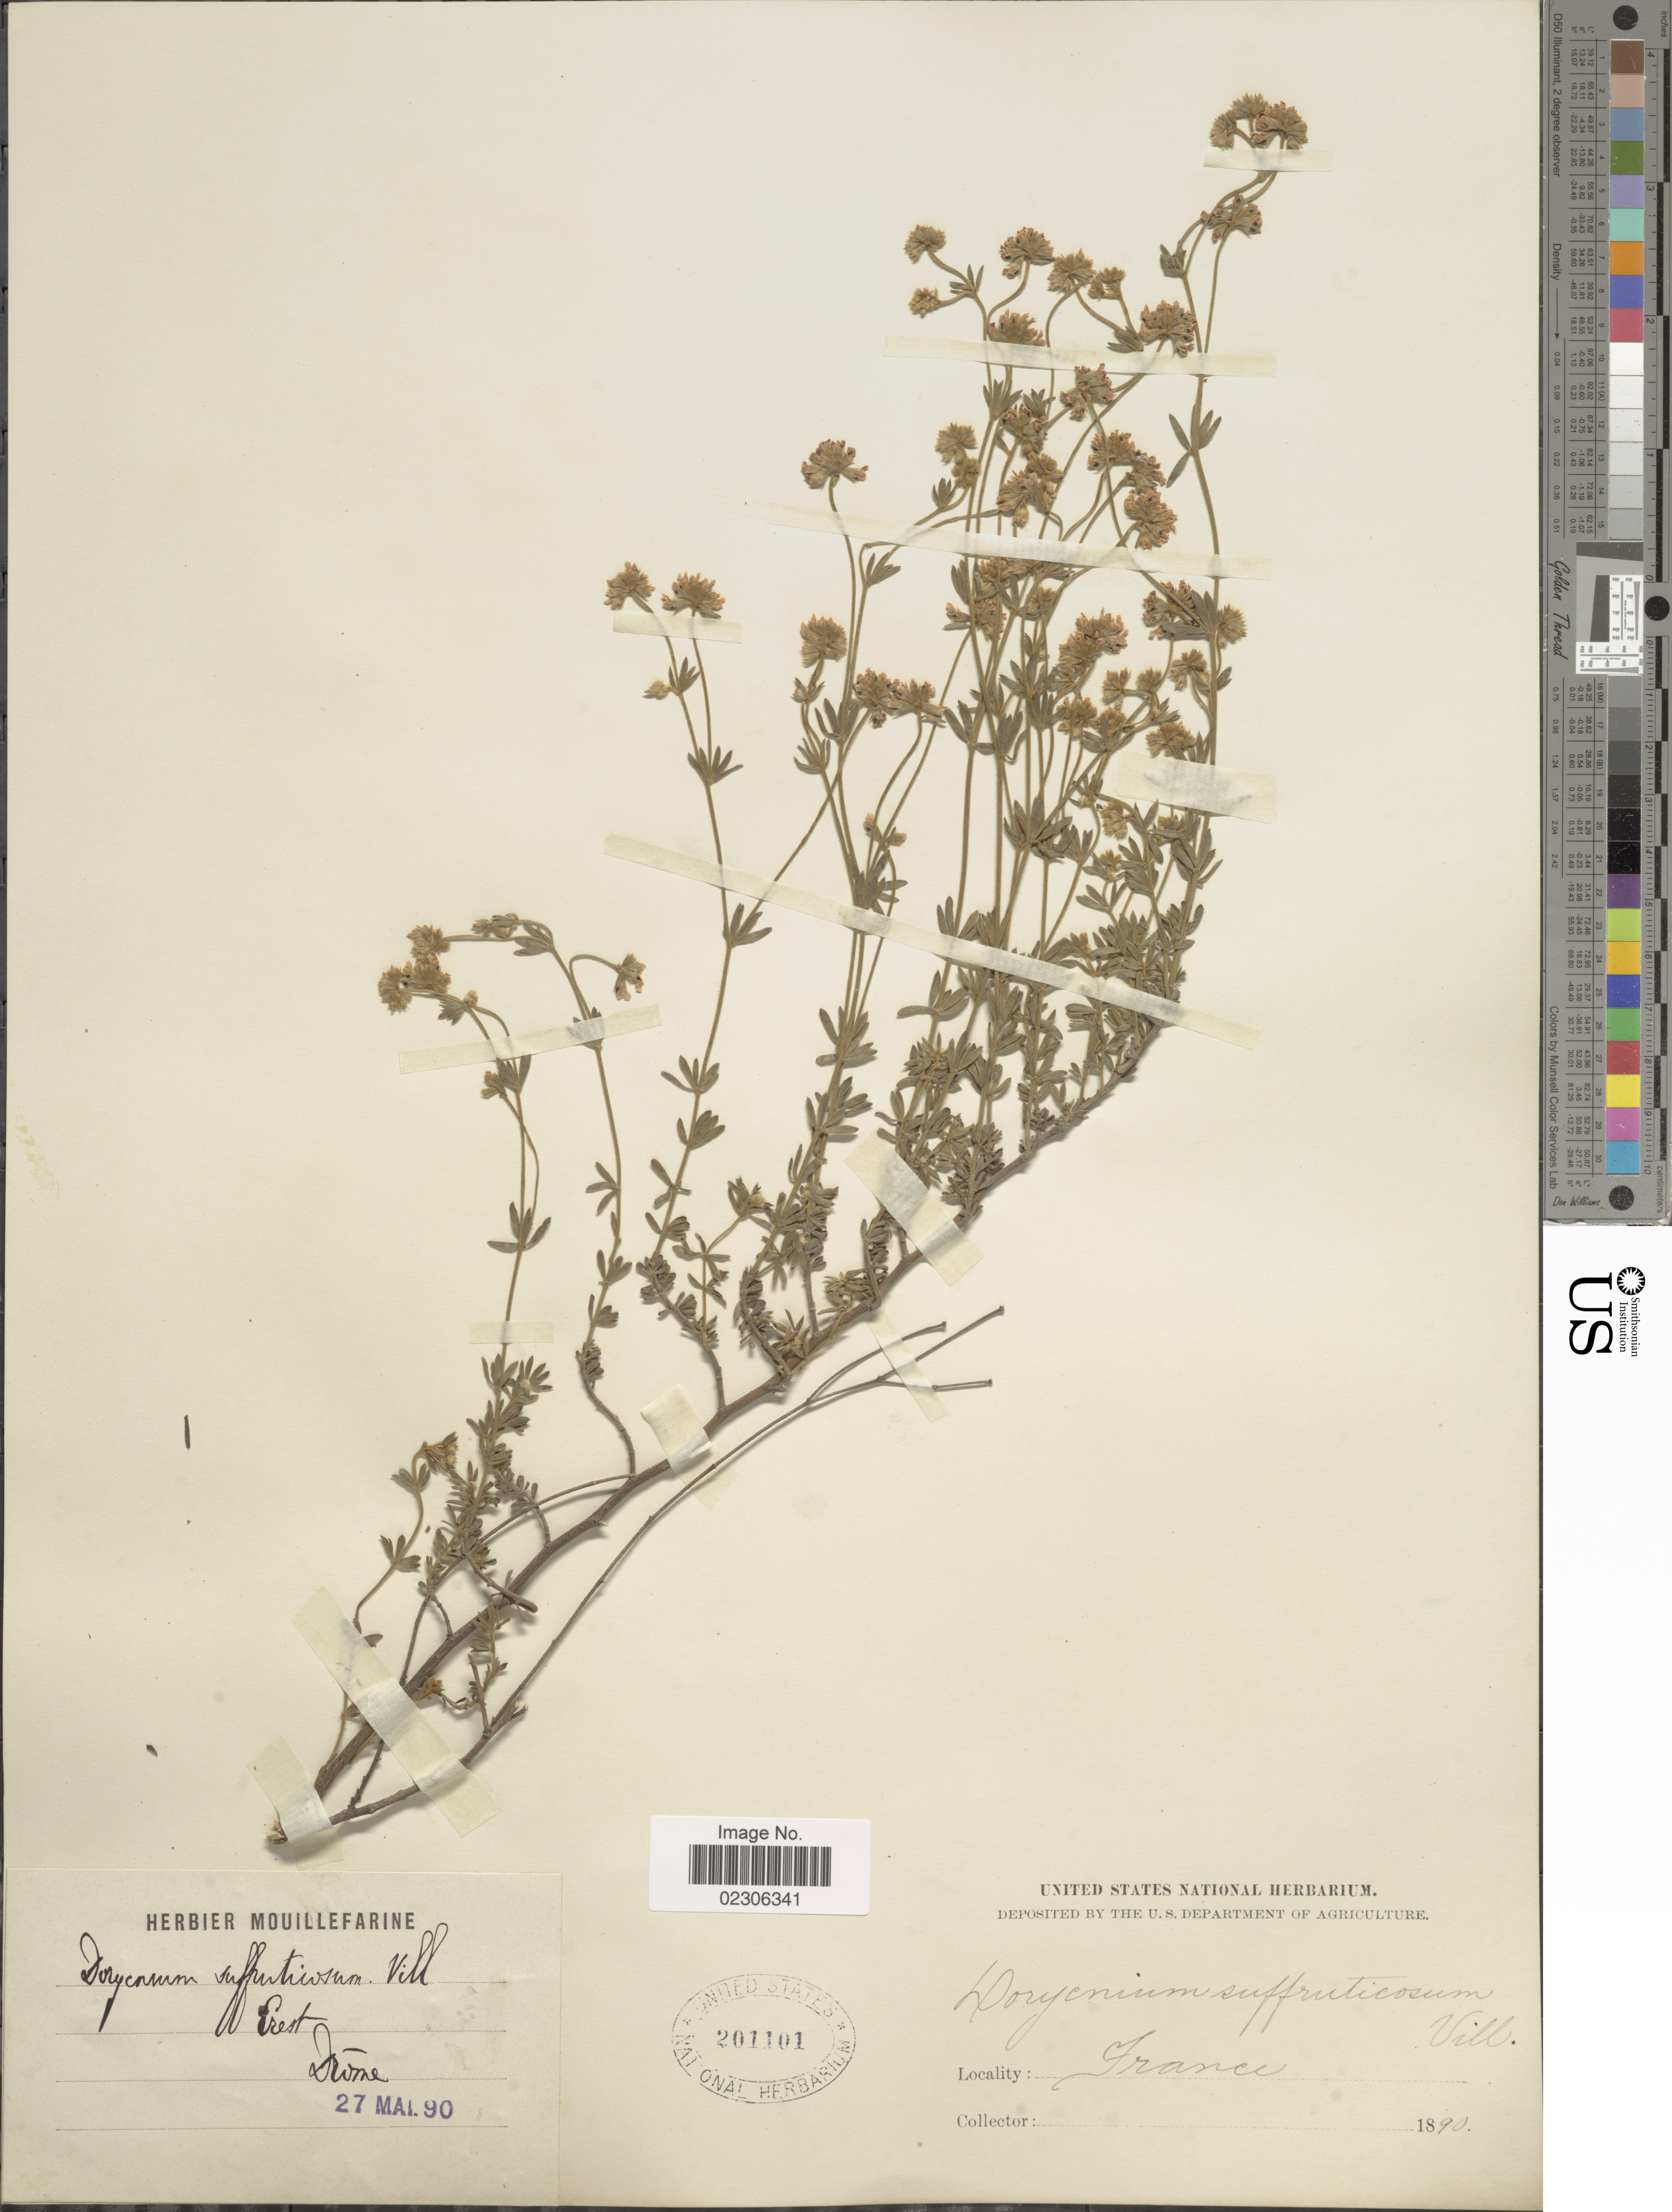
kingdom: Plantae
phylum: Tracheophyta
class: Magnoliopsida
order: Fabales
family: Fabaceae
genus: Dorycnium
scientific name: Dorycnium suffruticosum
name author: Vill.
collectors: ex herb. Mouillefarine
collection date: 1890-05-27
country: France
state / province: Auvergne-Rhône-Alpes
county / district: Drôme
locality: Drome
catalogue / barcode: US 201101